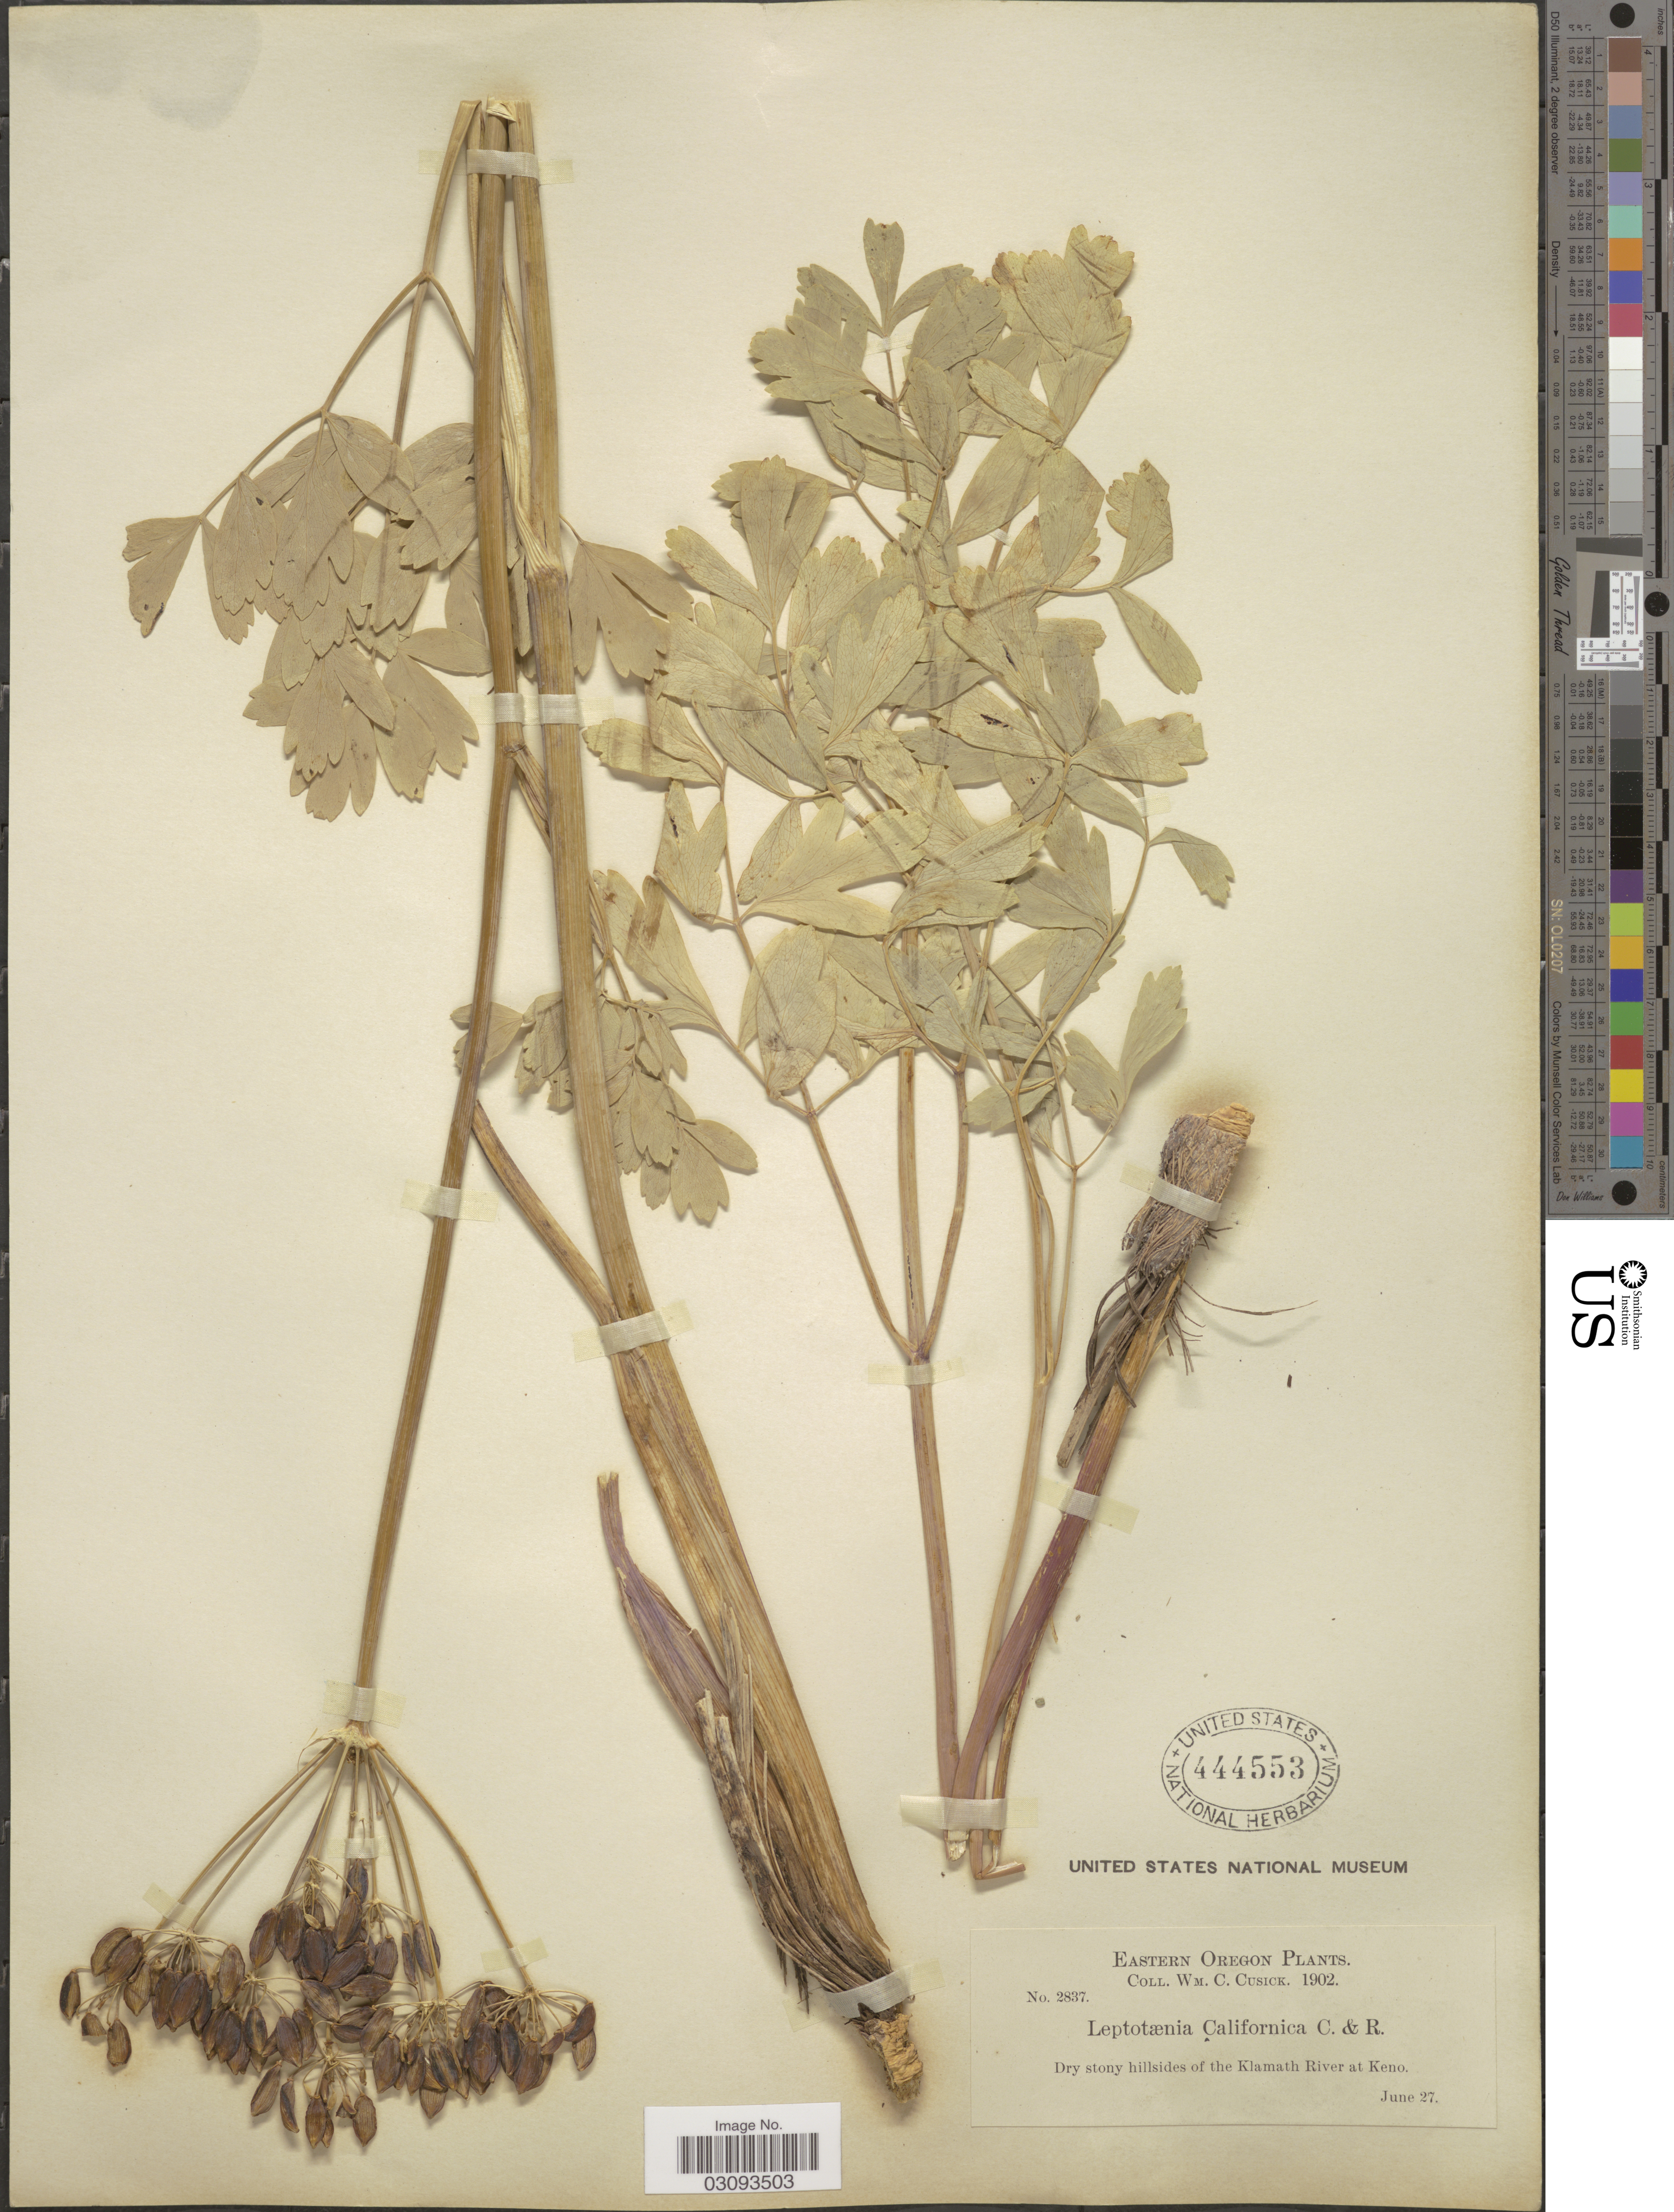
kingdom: Plantae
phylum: Tracheophyta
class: Magnoliopsida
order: Apiales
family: Apiaceae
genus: Lomatium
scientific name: Lomatium californicum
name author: (Nutt.) Mathias & Constance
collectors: W. C. Cusick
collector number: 2837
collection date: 1902-06-27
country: United States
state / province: Oregon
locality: Eastern Oregon. Hillsides of the Klamath River at Keno.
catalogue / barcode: US 444553